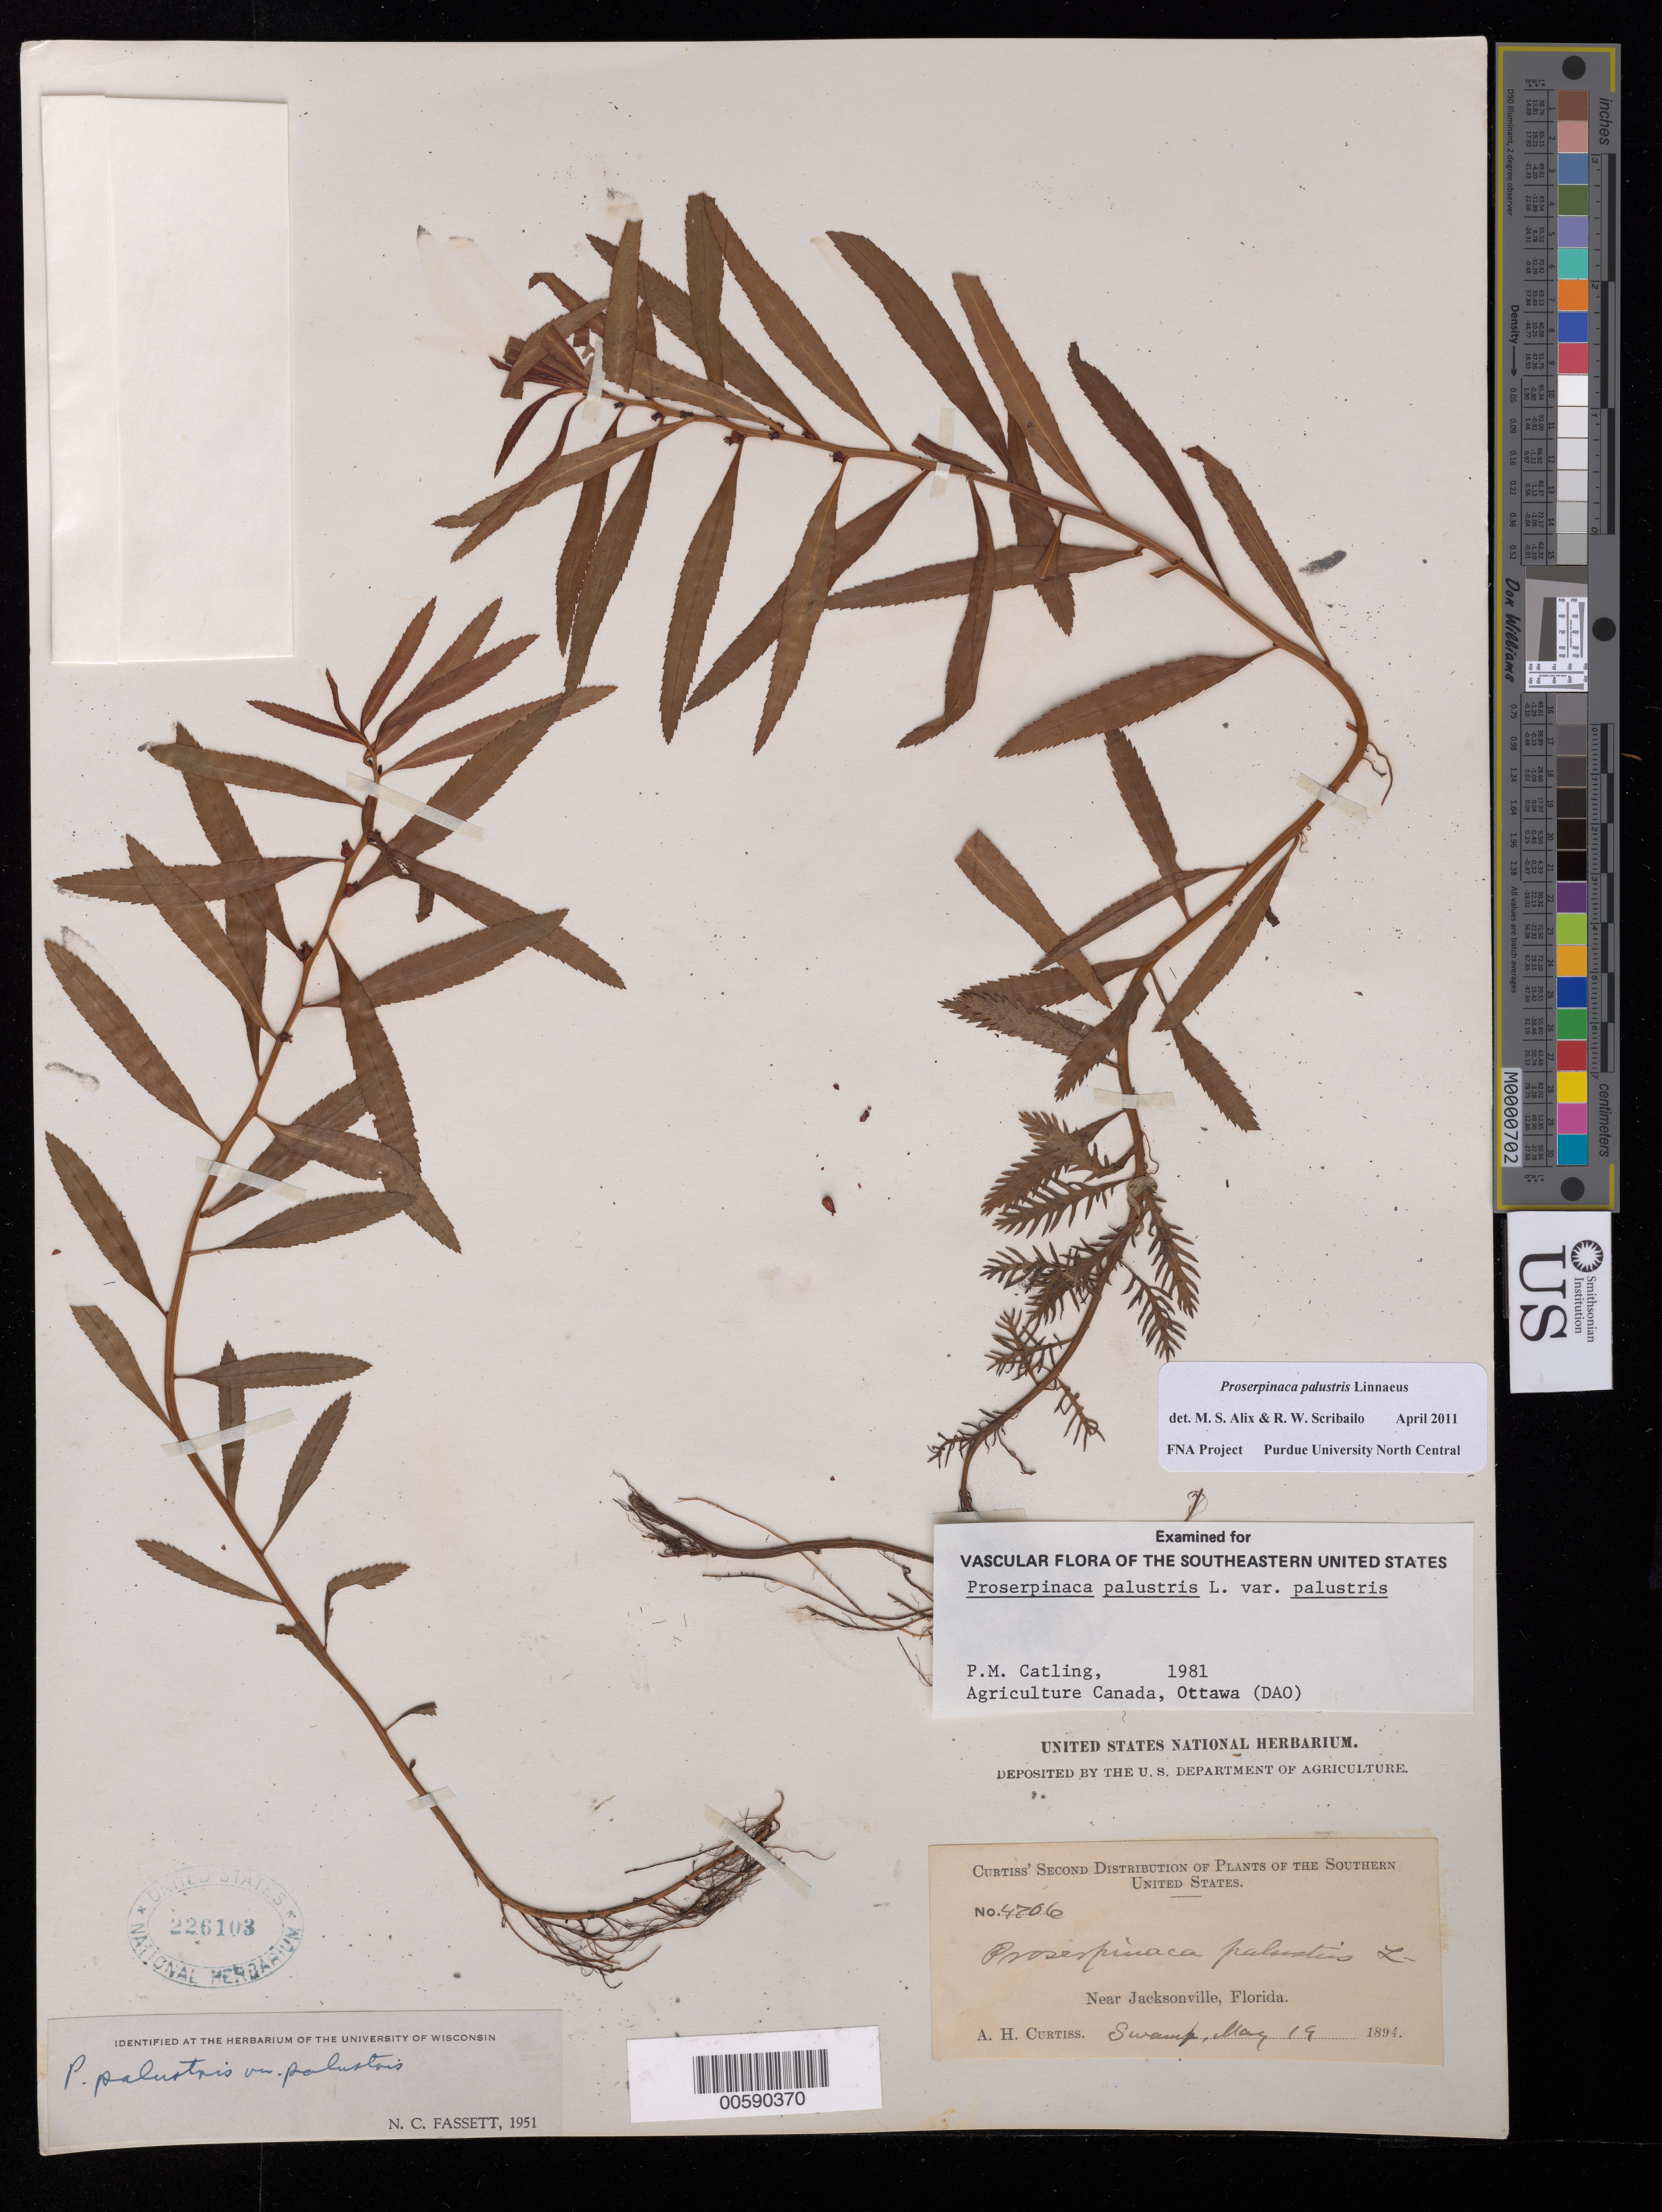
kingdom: Plantae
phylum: Tracheophyta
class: Magnoliopsida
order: Saxifragales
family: Haloragaceae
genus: Proserpinaca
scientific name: Proserpinaca palustris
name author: L.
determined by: Scribailo, R. W.; Alix, M. S.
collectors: A. H. Curtiss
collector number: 4706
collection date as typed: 19 May 1894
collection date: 1894-05-19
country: United States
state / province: Florida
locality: Near Jacksonville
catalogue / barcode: US 226103